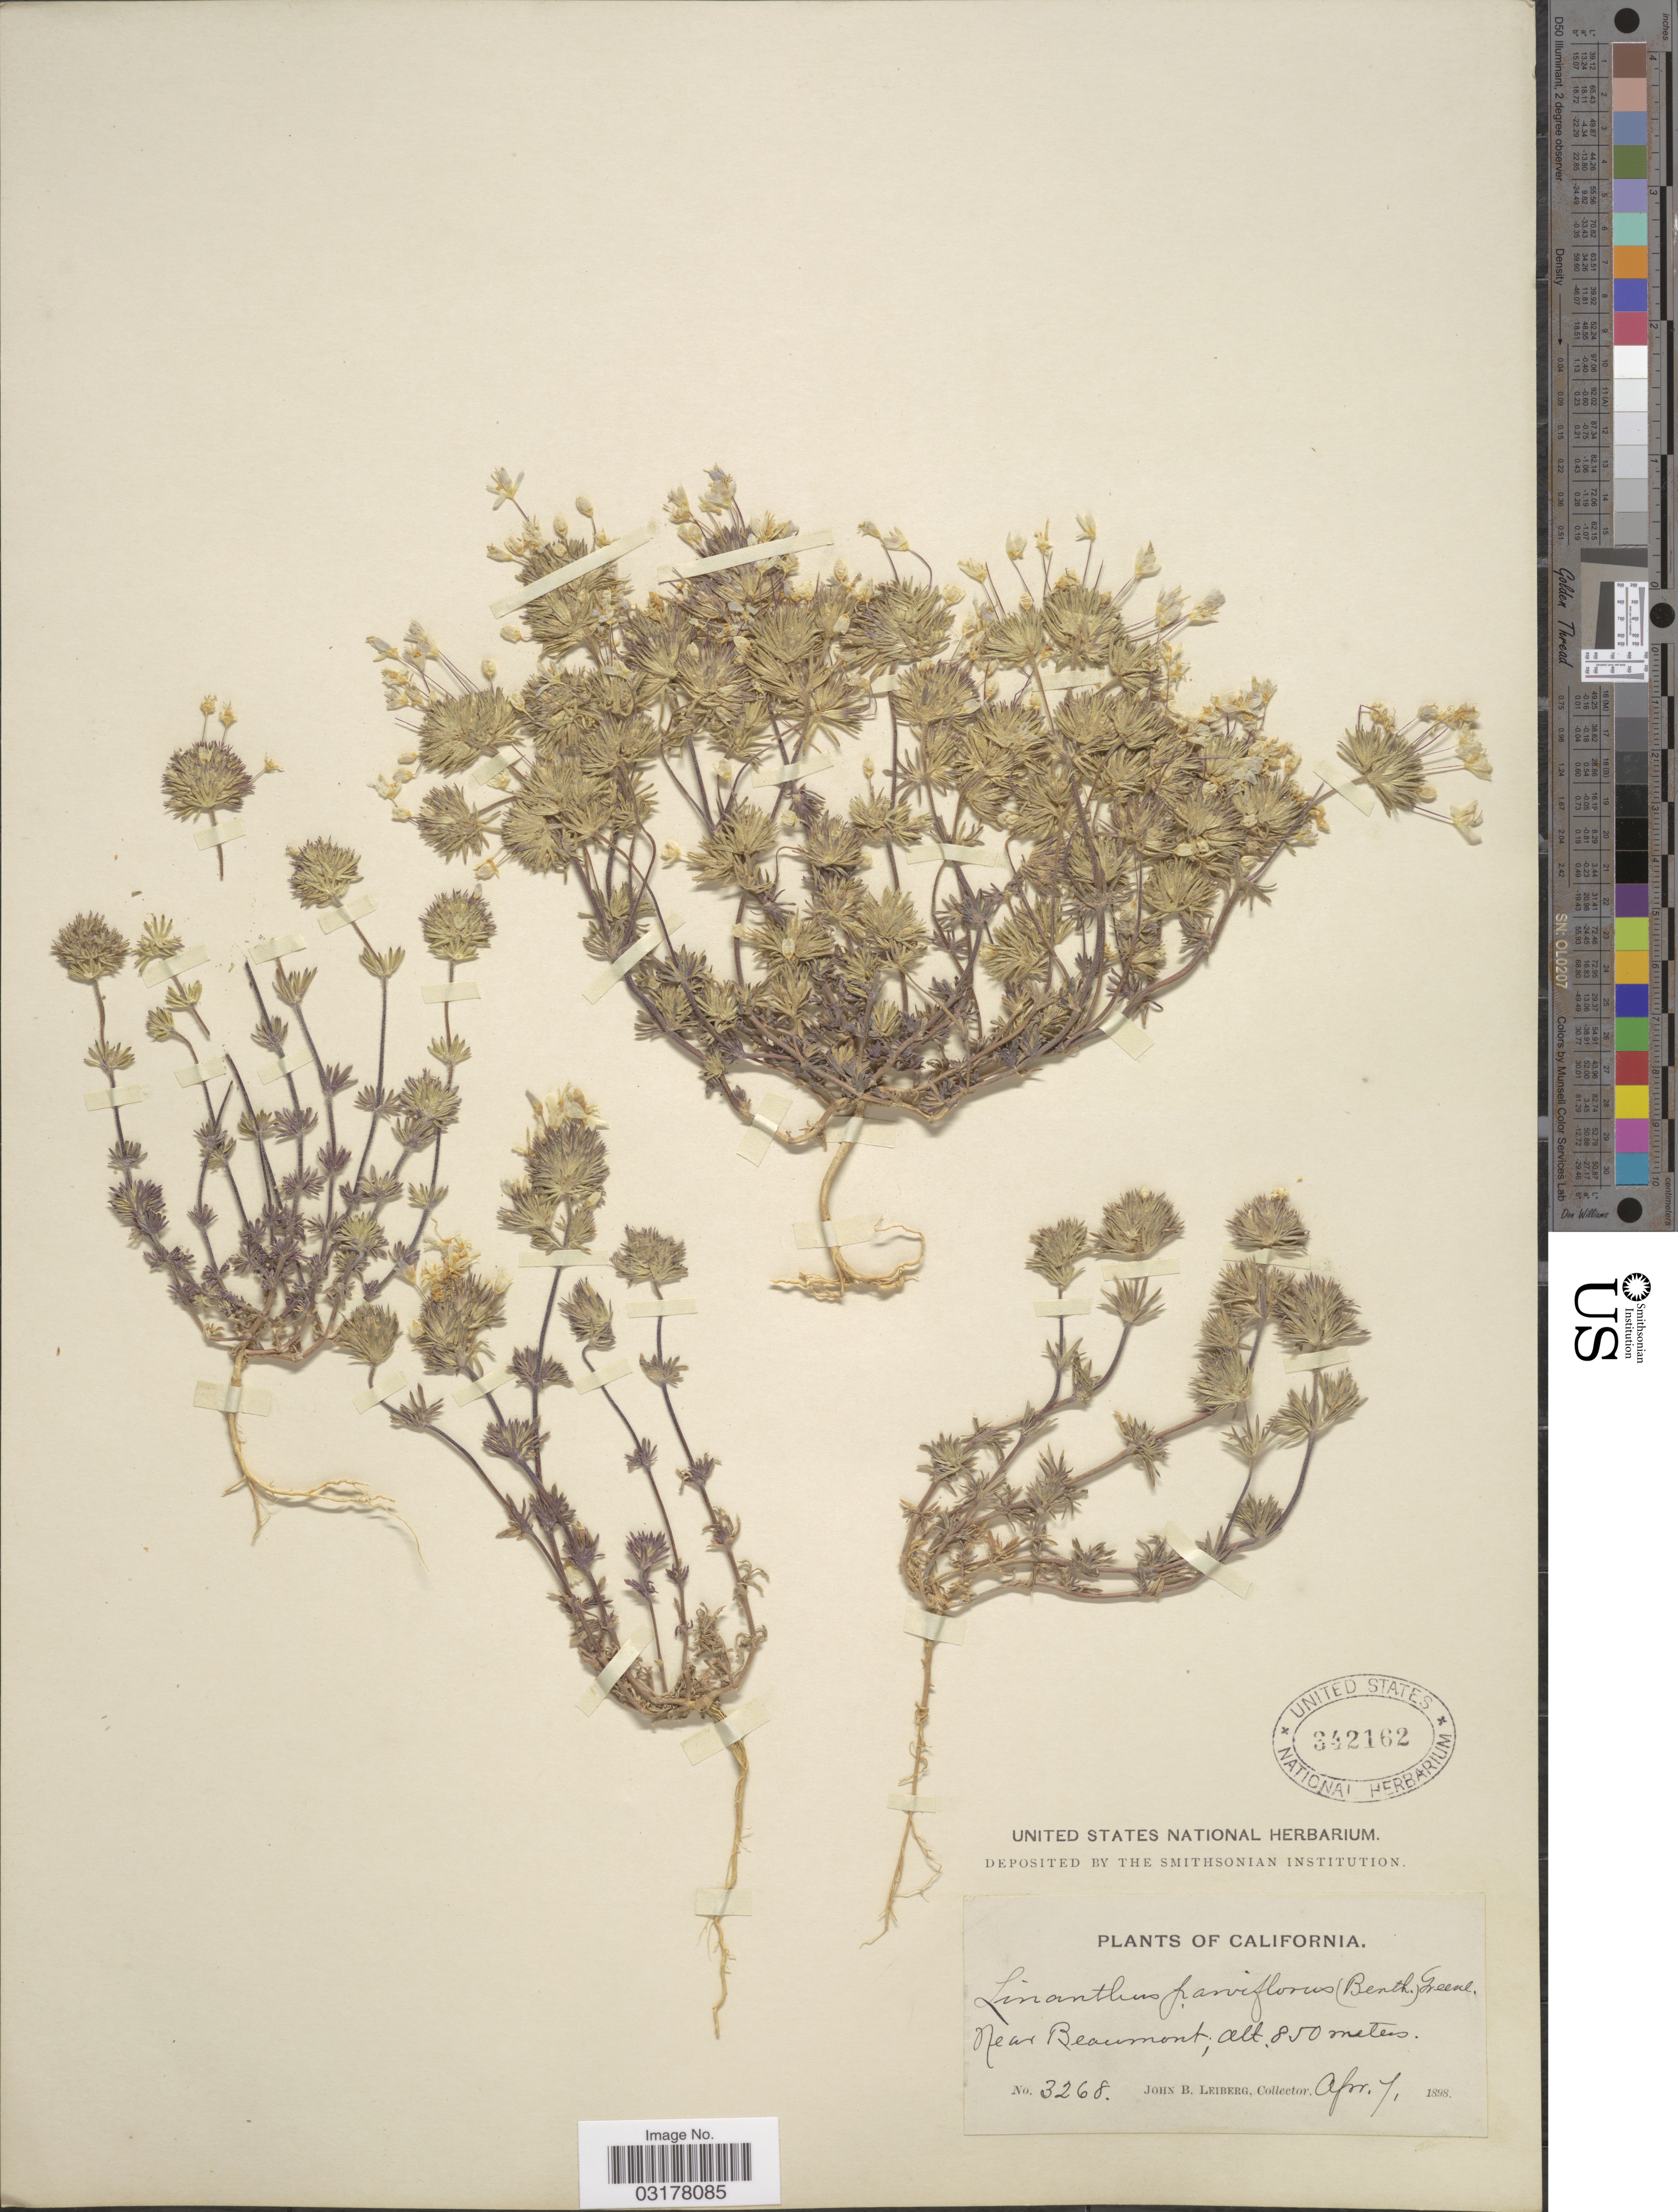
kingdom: Plantae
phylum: Tracheophyta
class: Magnoliopsida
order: Ericales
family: Polemoniaceae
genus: Leptosiphon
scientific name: Leptosiphon parviflorus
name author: Benth.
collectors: J. Leiberg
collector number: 3268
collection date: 1898-04-07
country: United States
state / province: California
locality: Near Beaumont.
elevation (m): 850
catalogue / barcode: US 342162